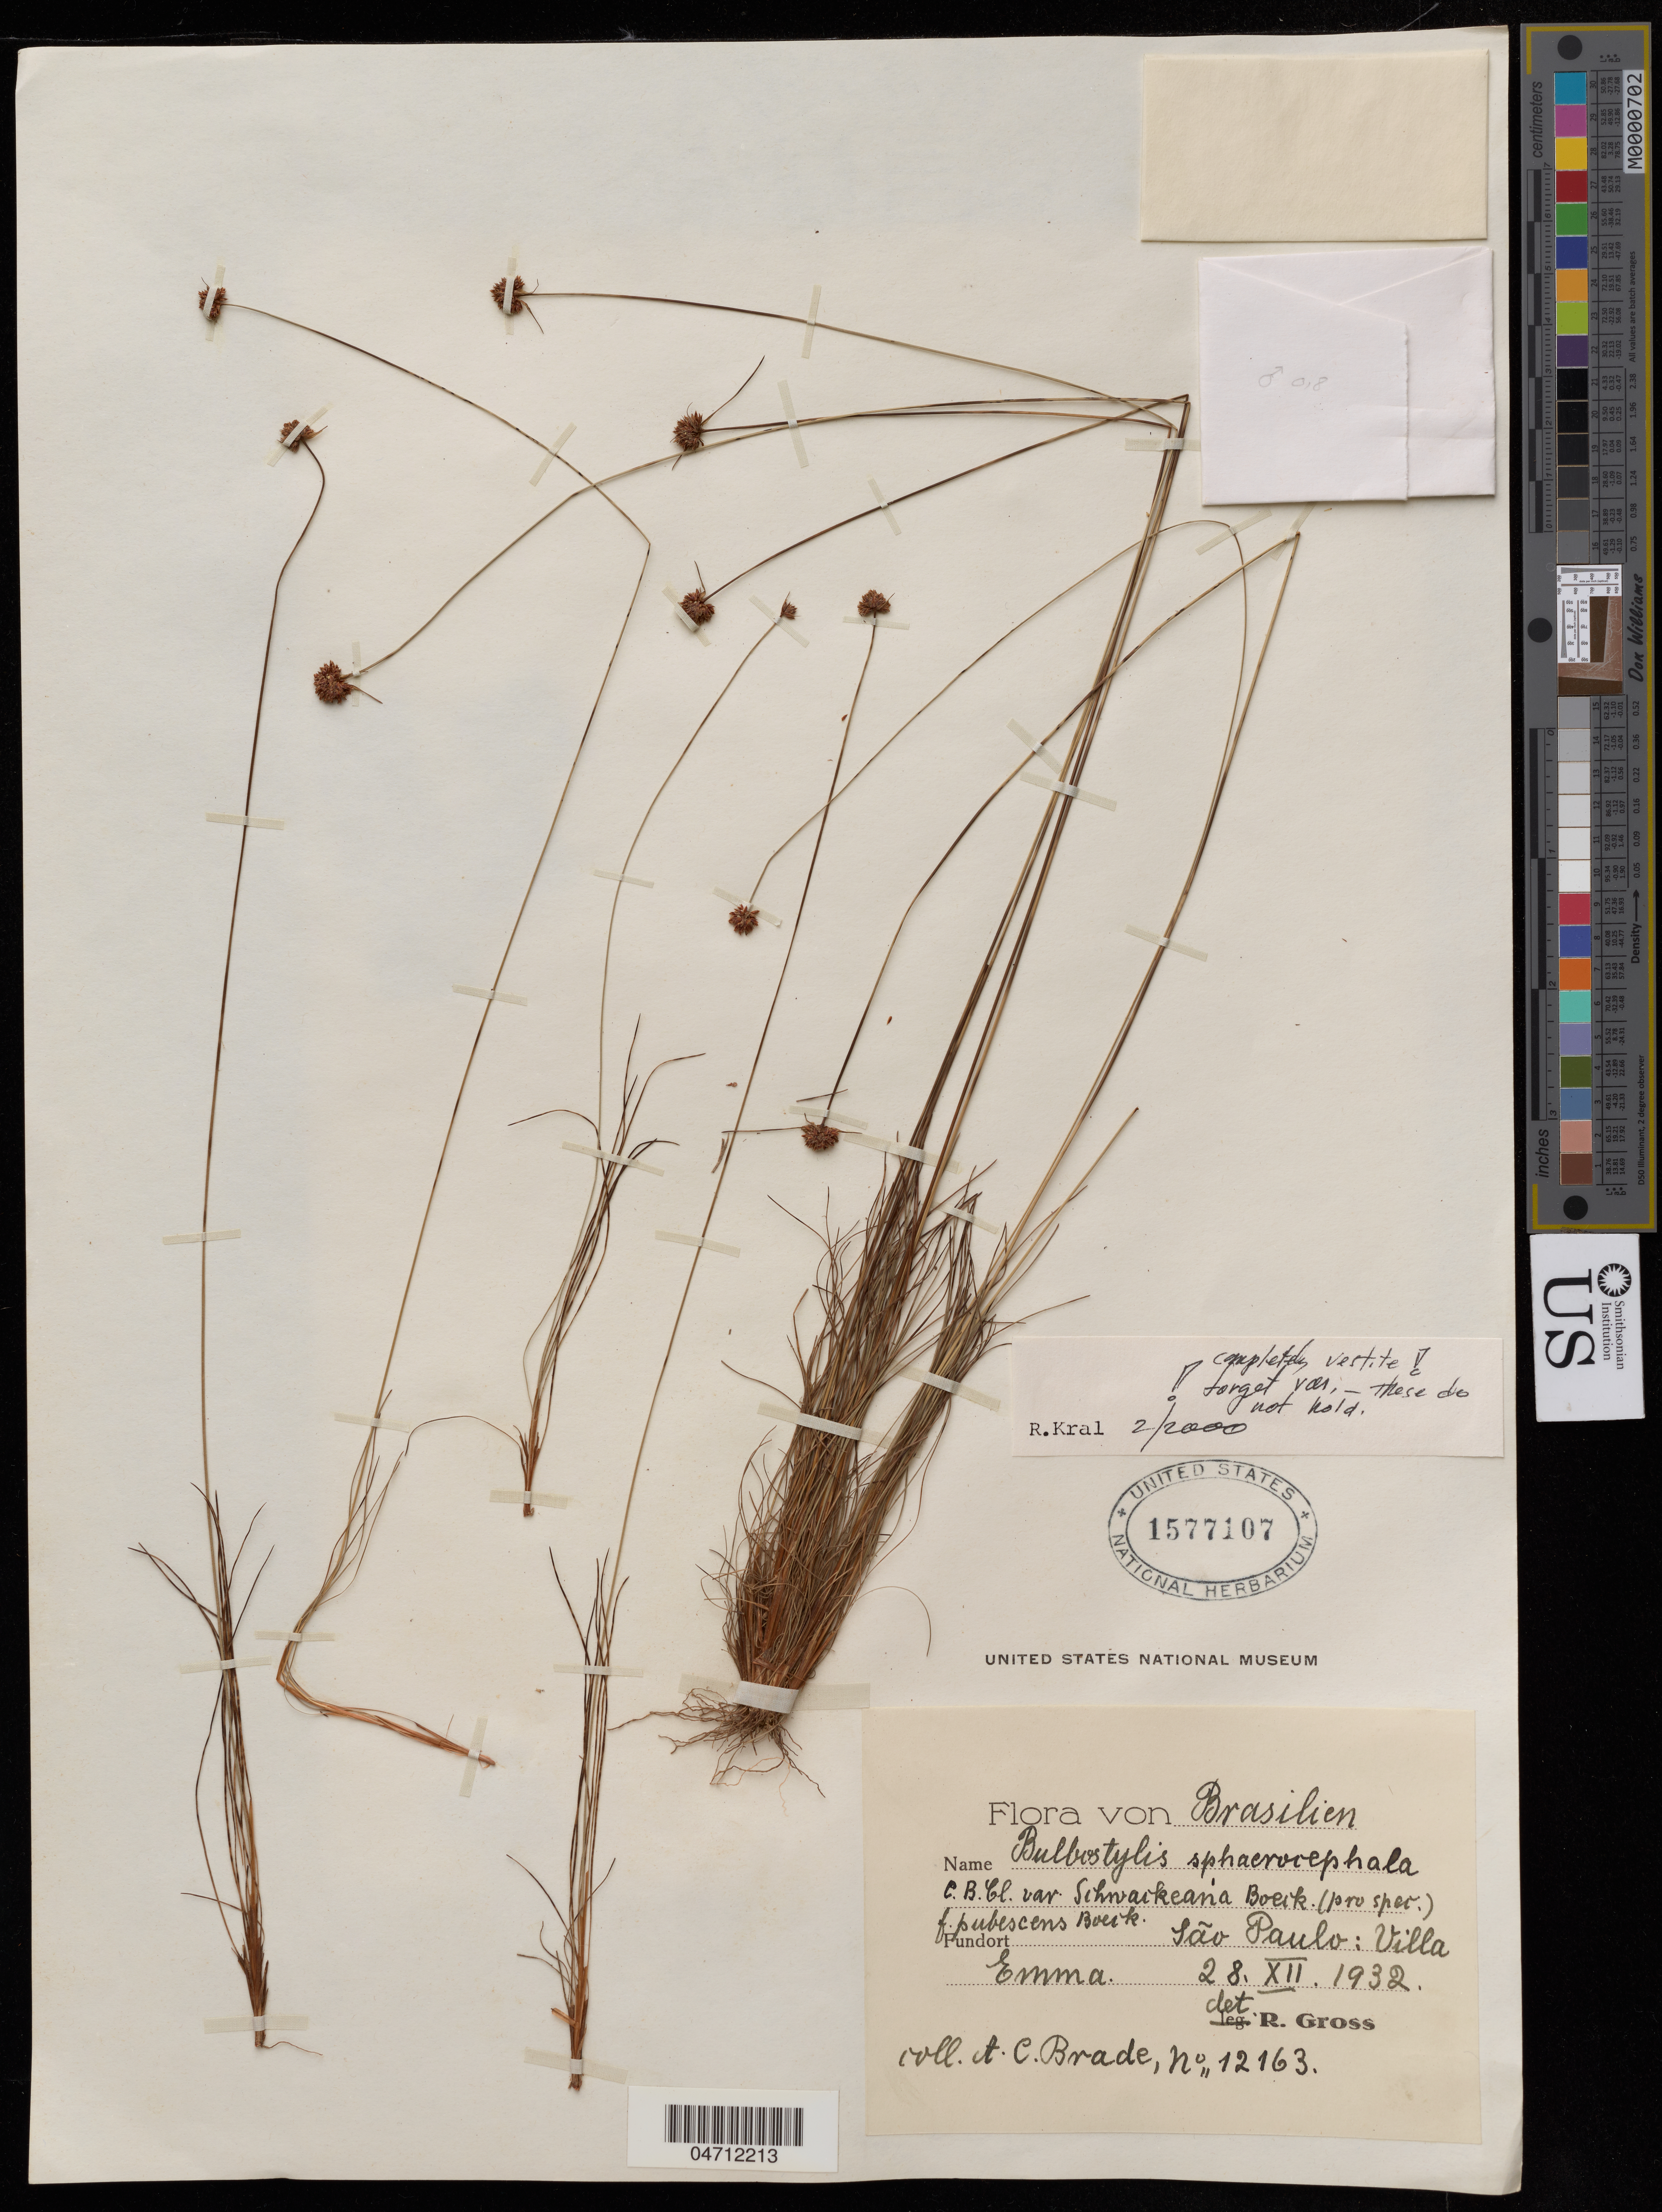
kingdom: Plantae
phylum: Tracheophyta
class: Liliopsida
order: Poales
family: Cyperaceae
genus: Bulbostylis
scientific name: Bulbostylis sphaerocephala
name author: (Boeckeler) Lindm.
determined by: Kral, Robert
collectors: A. C. Brade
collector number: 12163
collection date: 1932-12-28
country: Brazil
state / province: São Paulo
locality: Vila Emma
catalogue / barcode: US 1577107